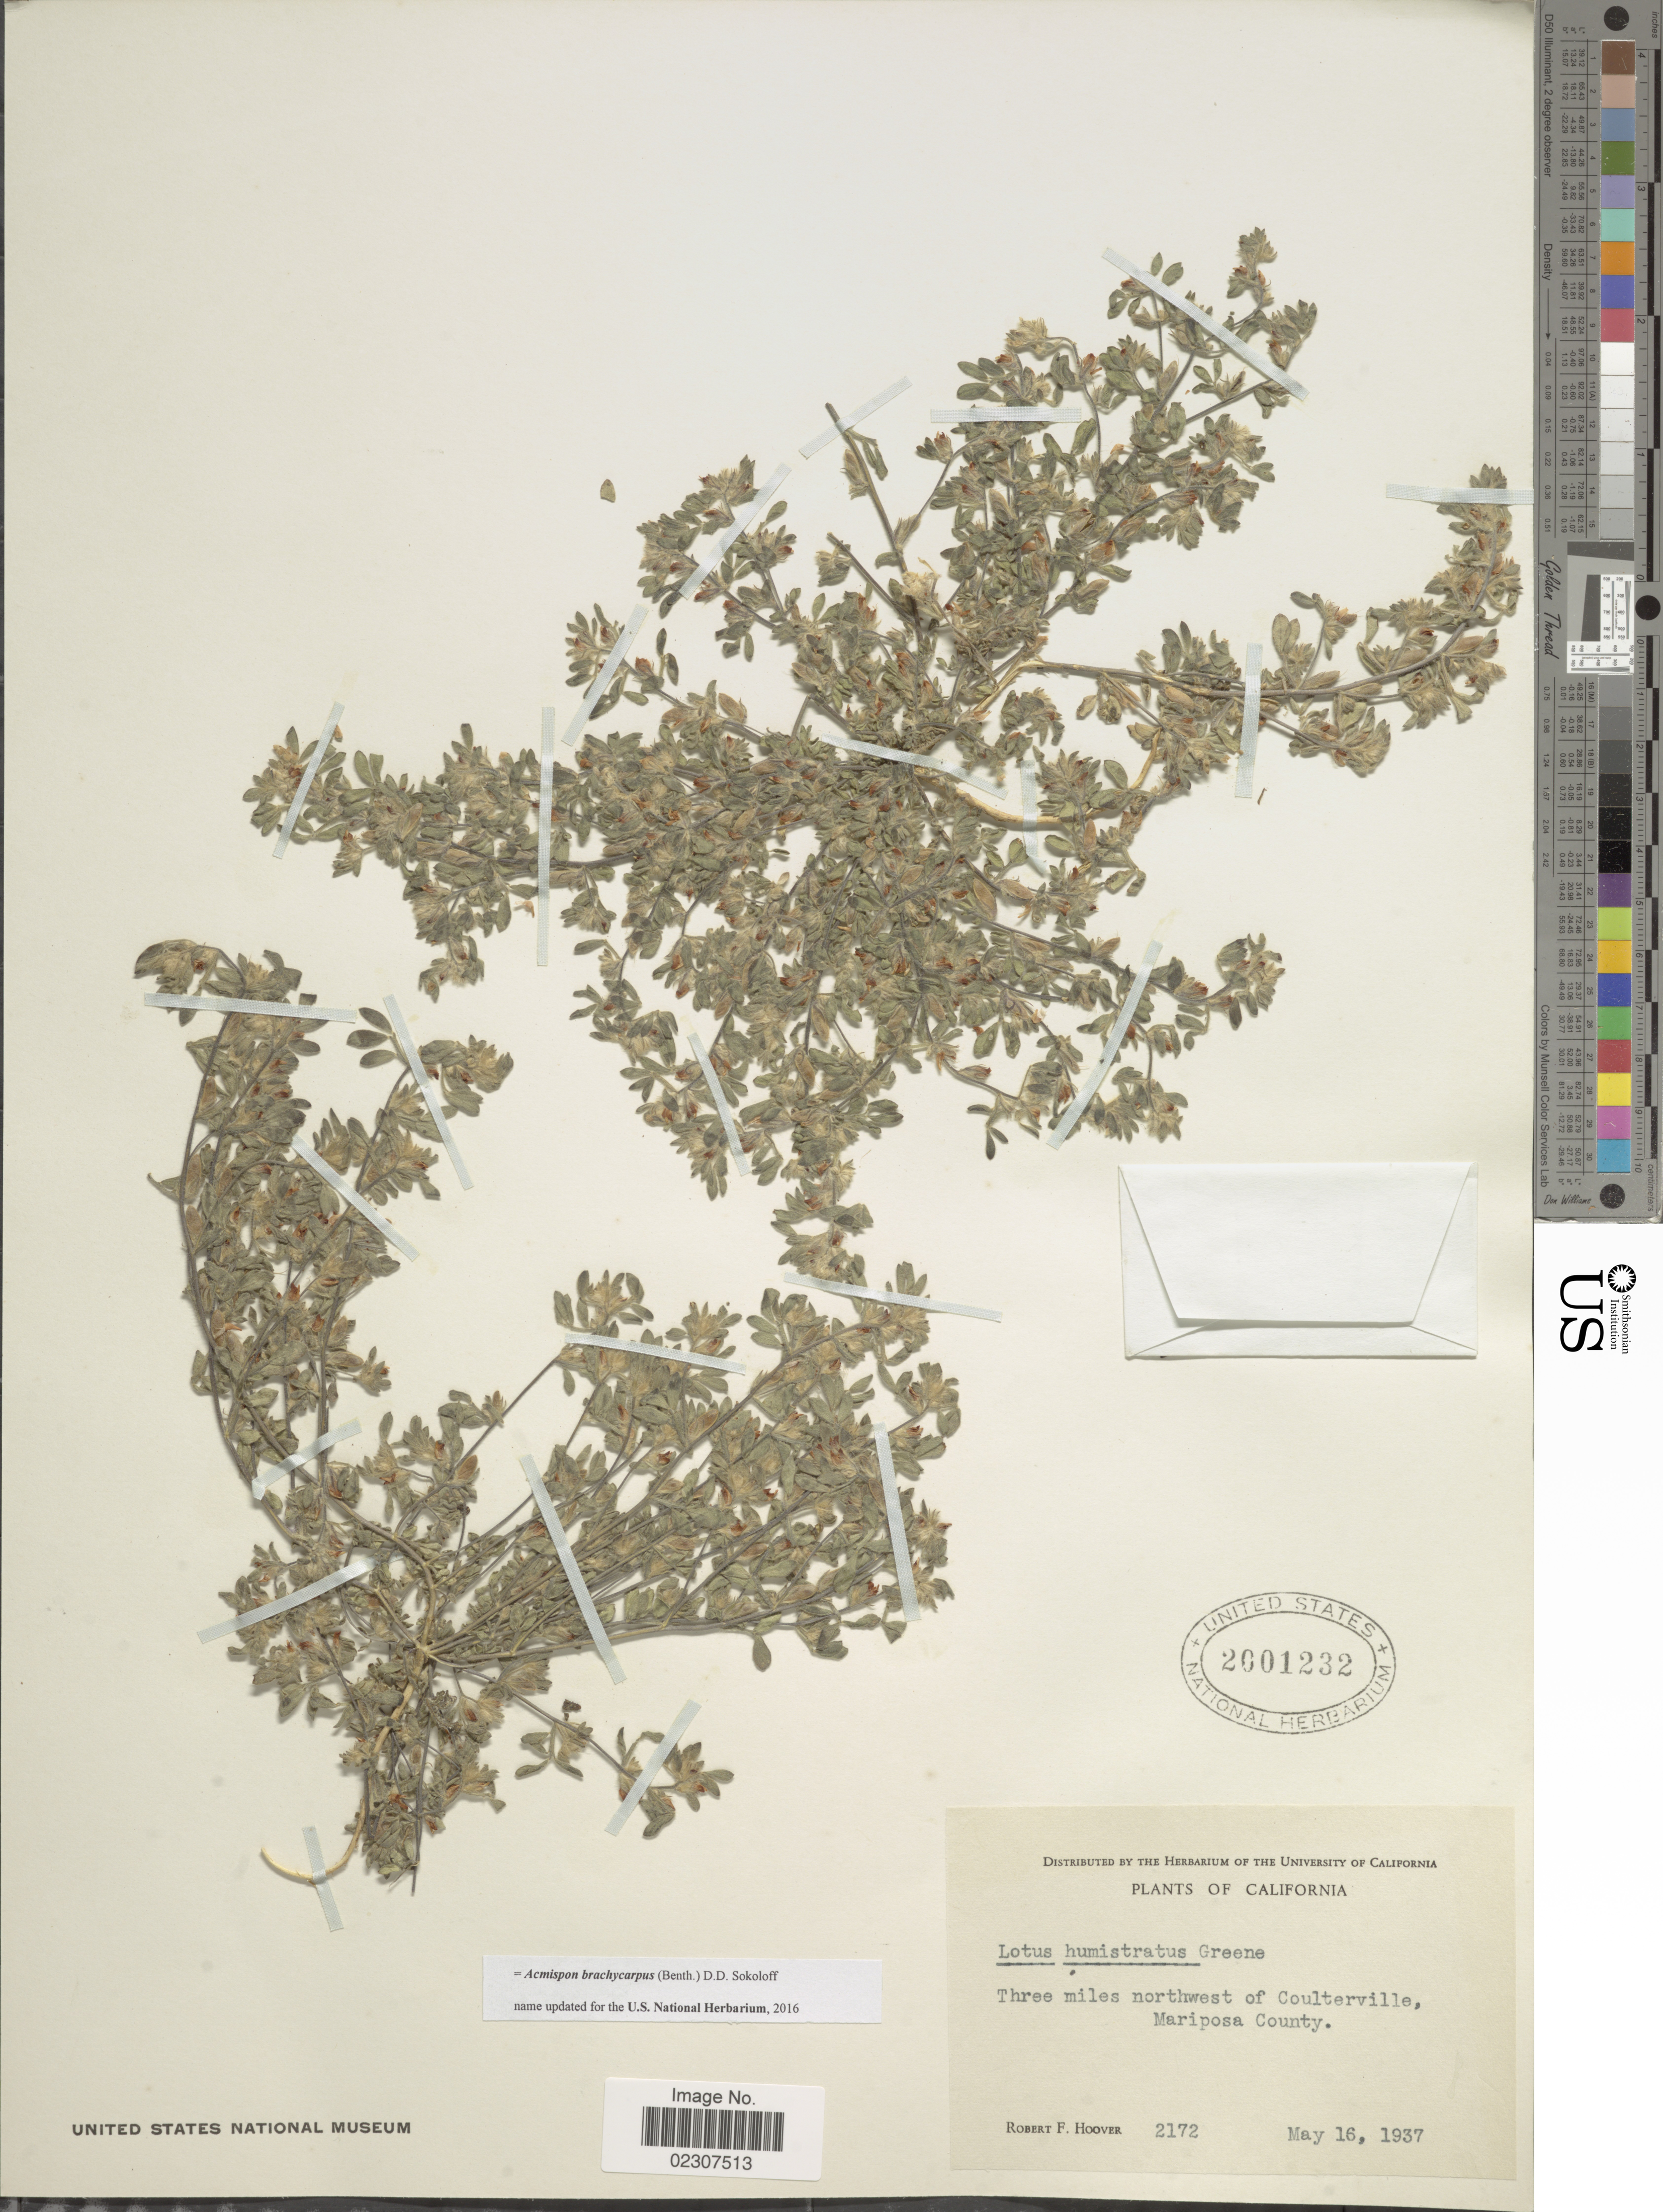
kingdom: Plantae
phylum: Tracheophyta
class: Magnoliopsida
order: Fabales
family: Fabaceae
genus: Acmispon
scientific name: Acmispon brachycarpus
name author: (Benth.) D.D. Sokoloff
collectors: R. F. Hoover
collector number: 2172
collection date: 1937-05-16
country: United States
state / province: California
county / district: Mariposa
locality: Three miles northwest of Coulterville, Mariposa County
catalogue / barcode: US 2001232